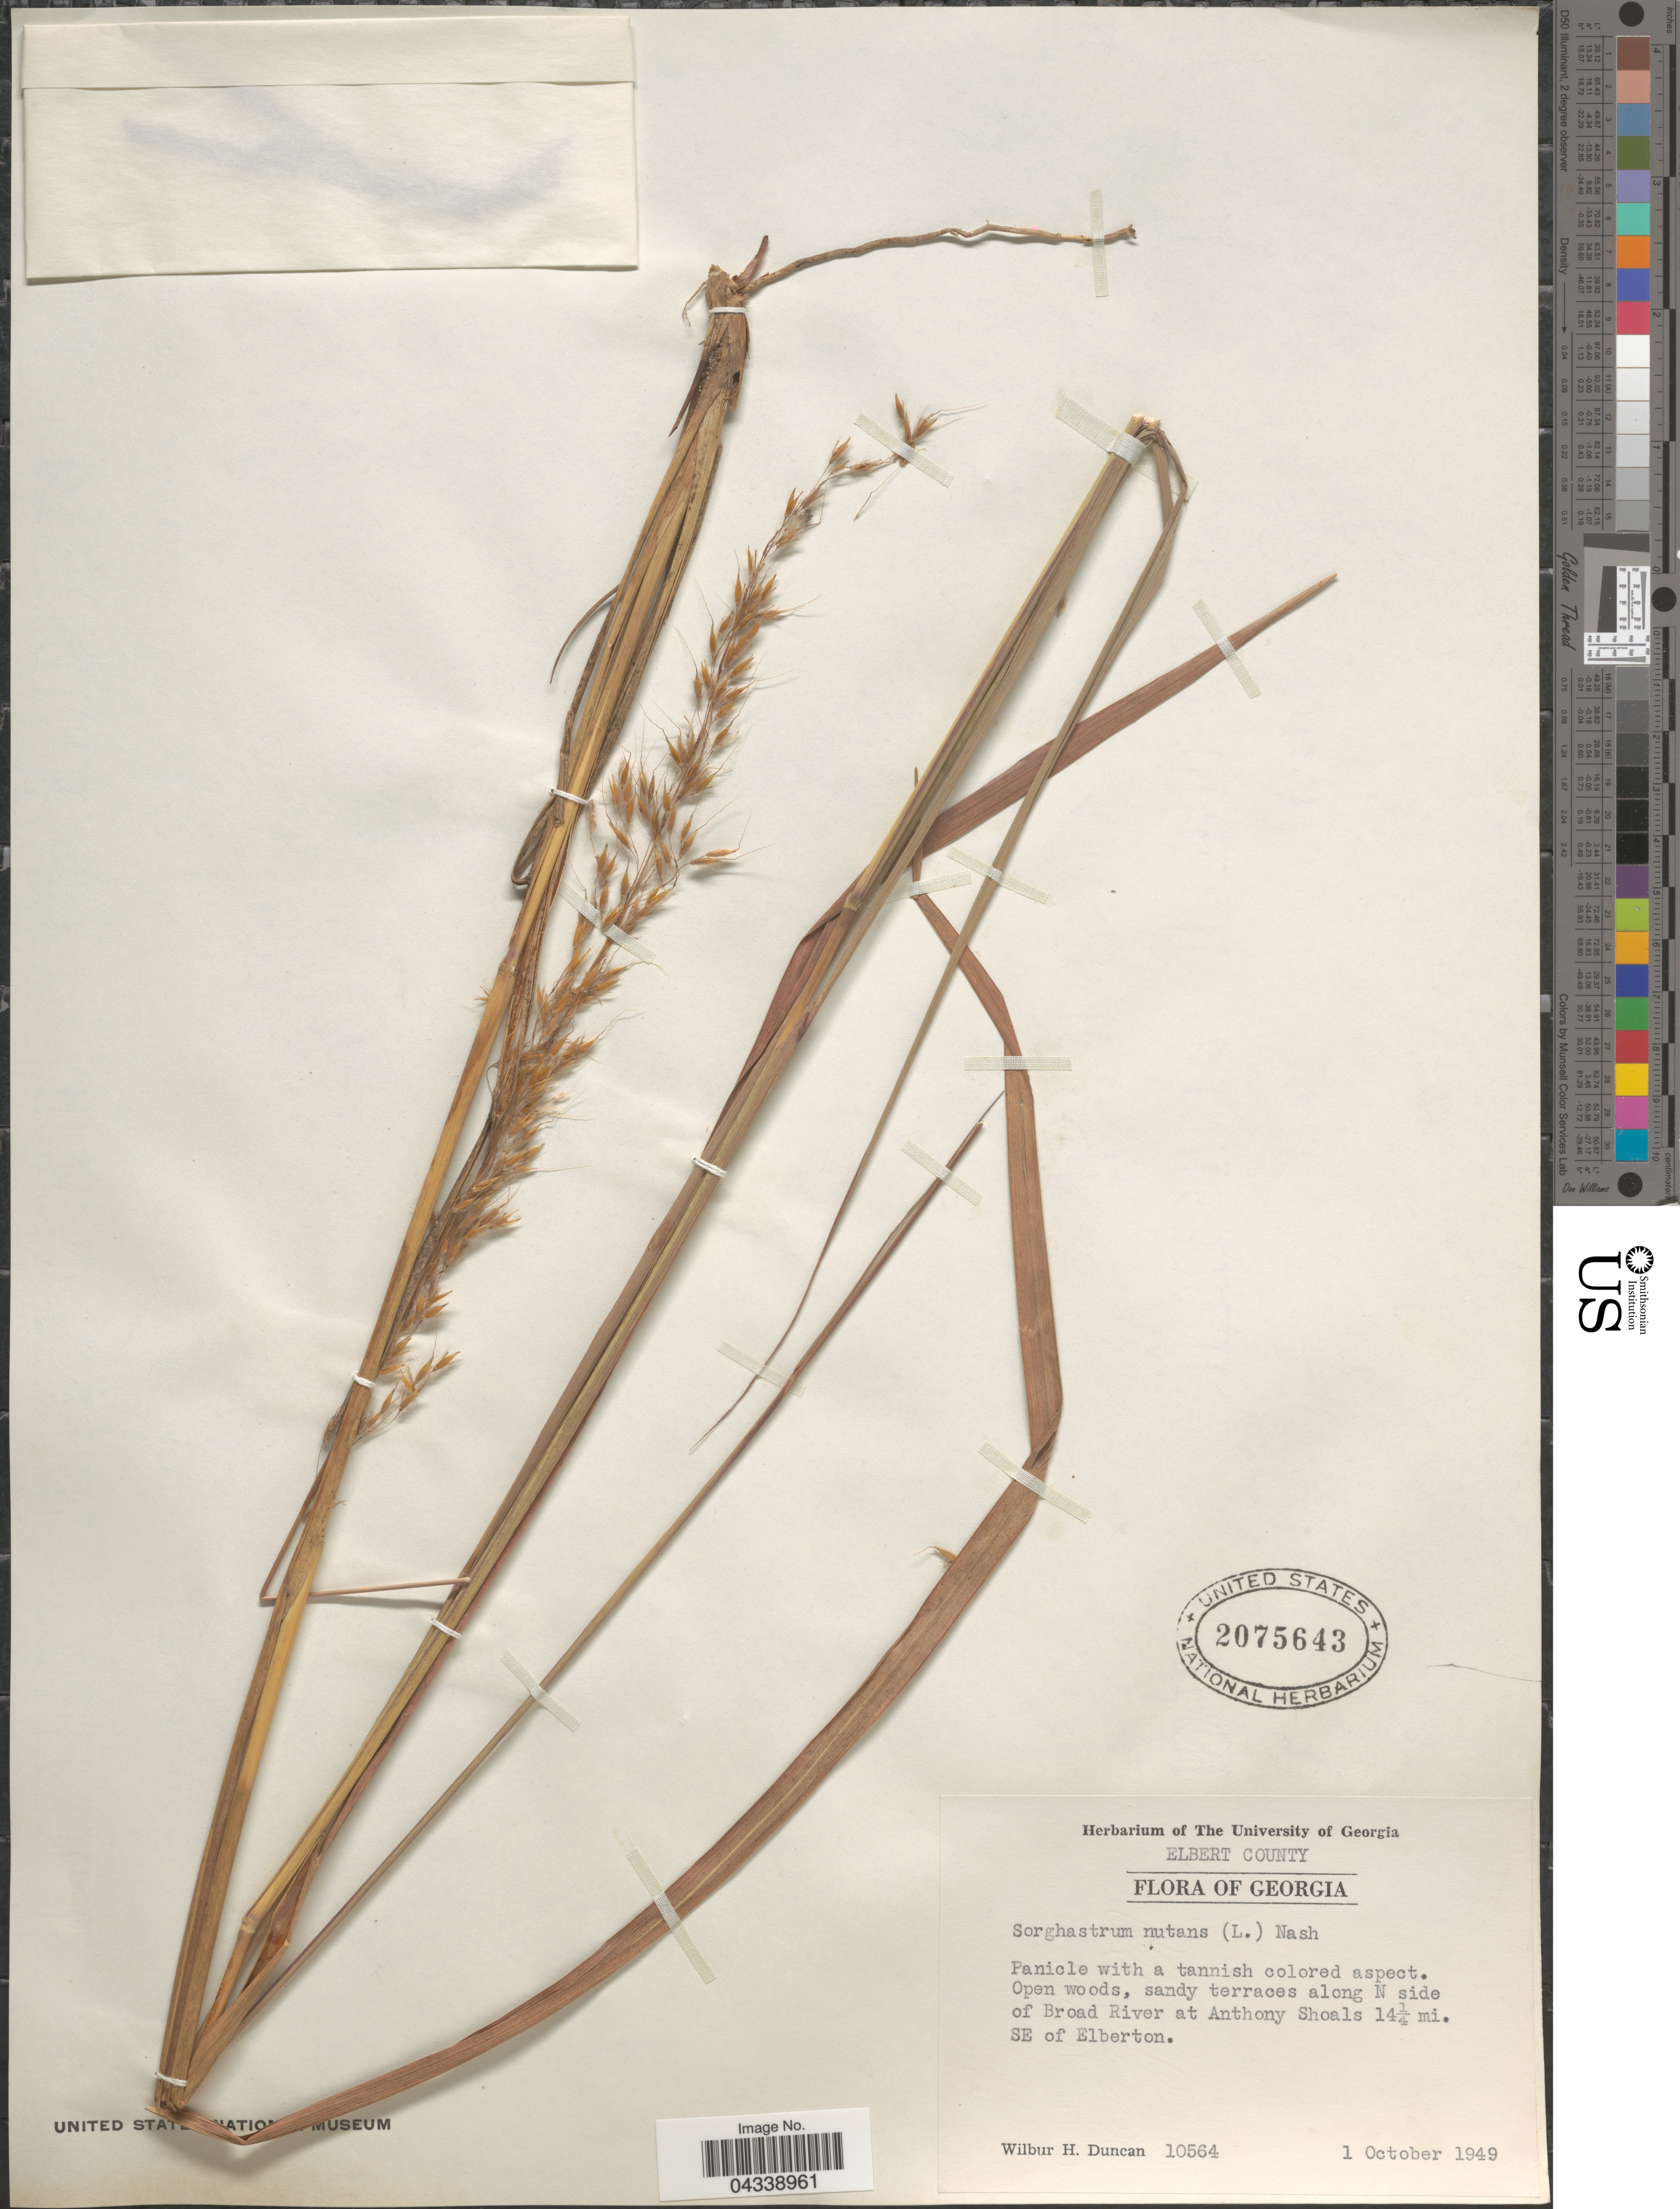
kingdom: Plantae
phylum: Tracheophyta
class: Liliopsida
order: Poales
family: Poaceae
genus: Sorghastrum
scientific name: Sorghastrum nutans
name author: (L.) Nash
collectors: W. H. Duncan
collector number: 10564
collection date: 1949-10-01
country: United States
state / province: Georgia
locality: Elbert County. Along N side of Broad River at Anthony Shoals 14¼ mi. SE. of Elberton.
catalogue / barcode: US 2075643